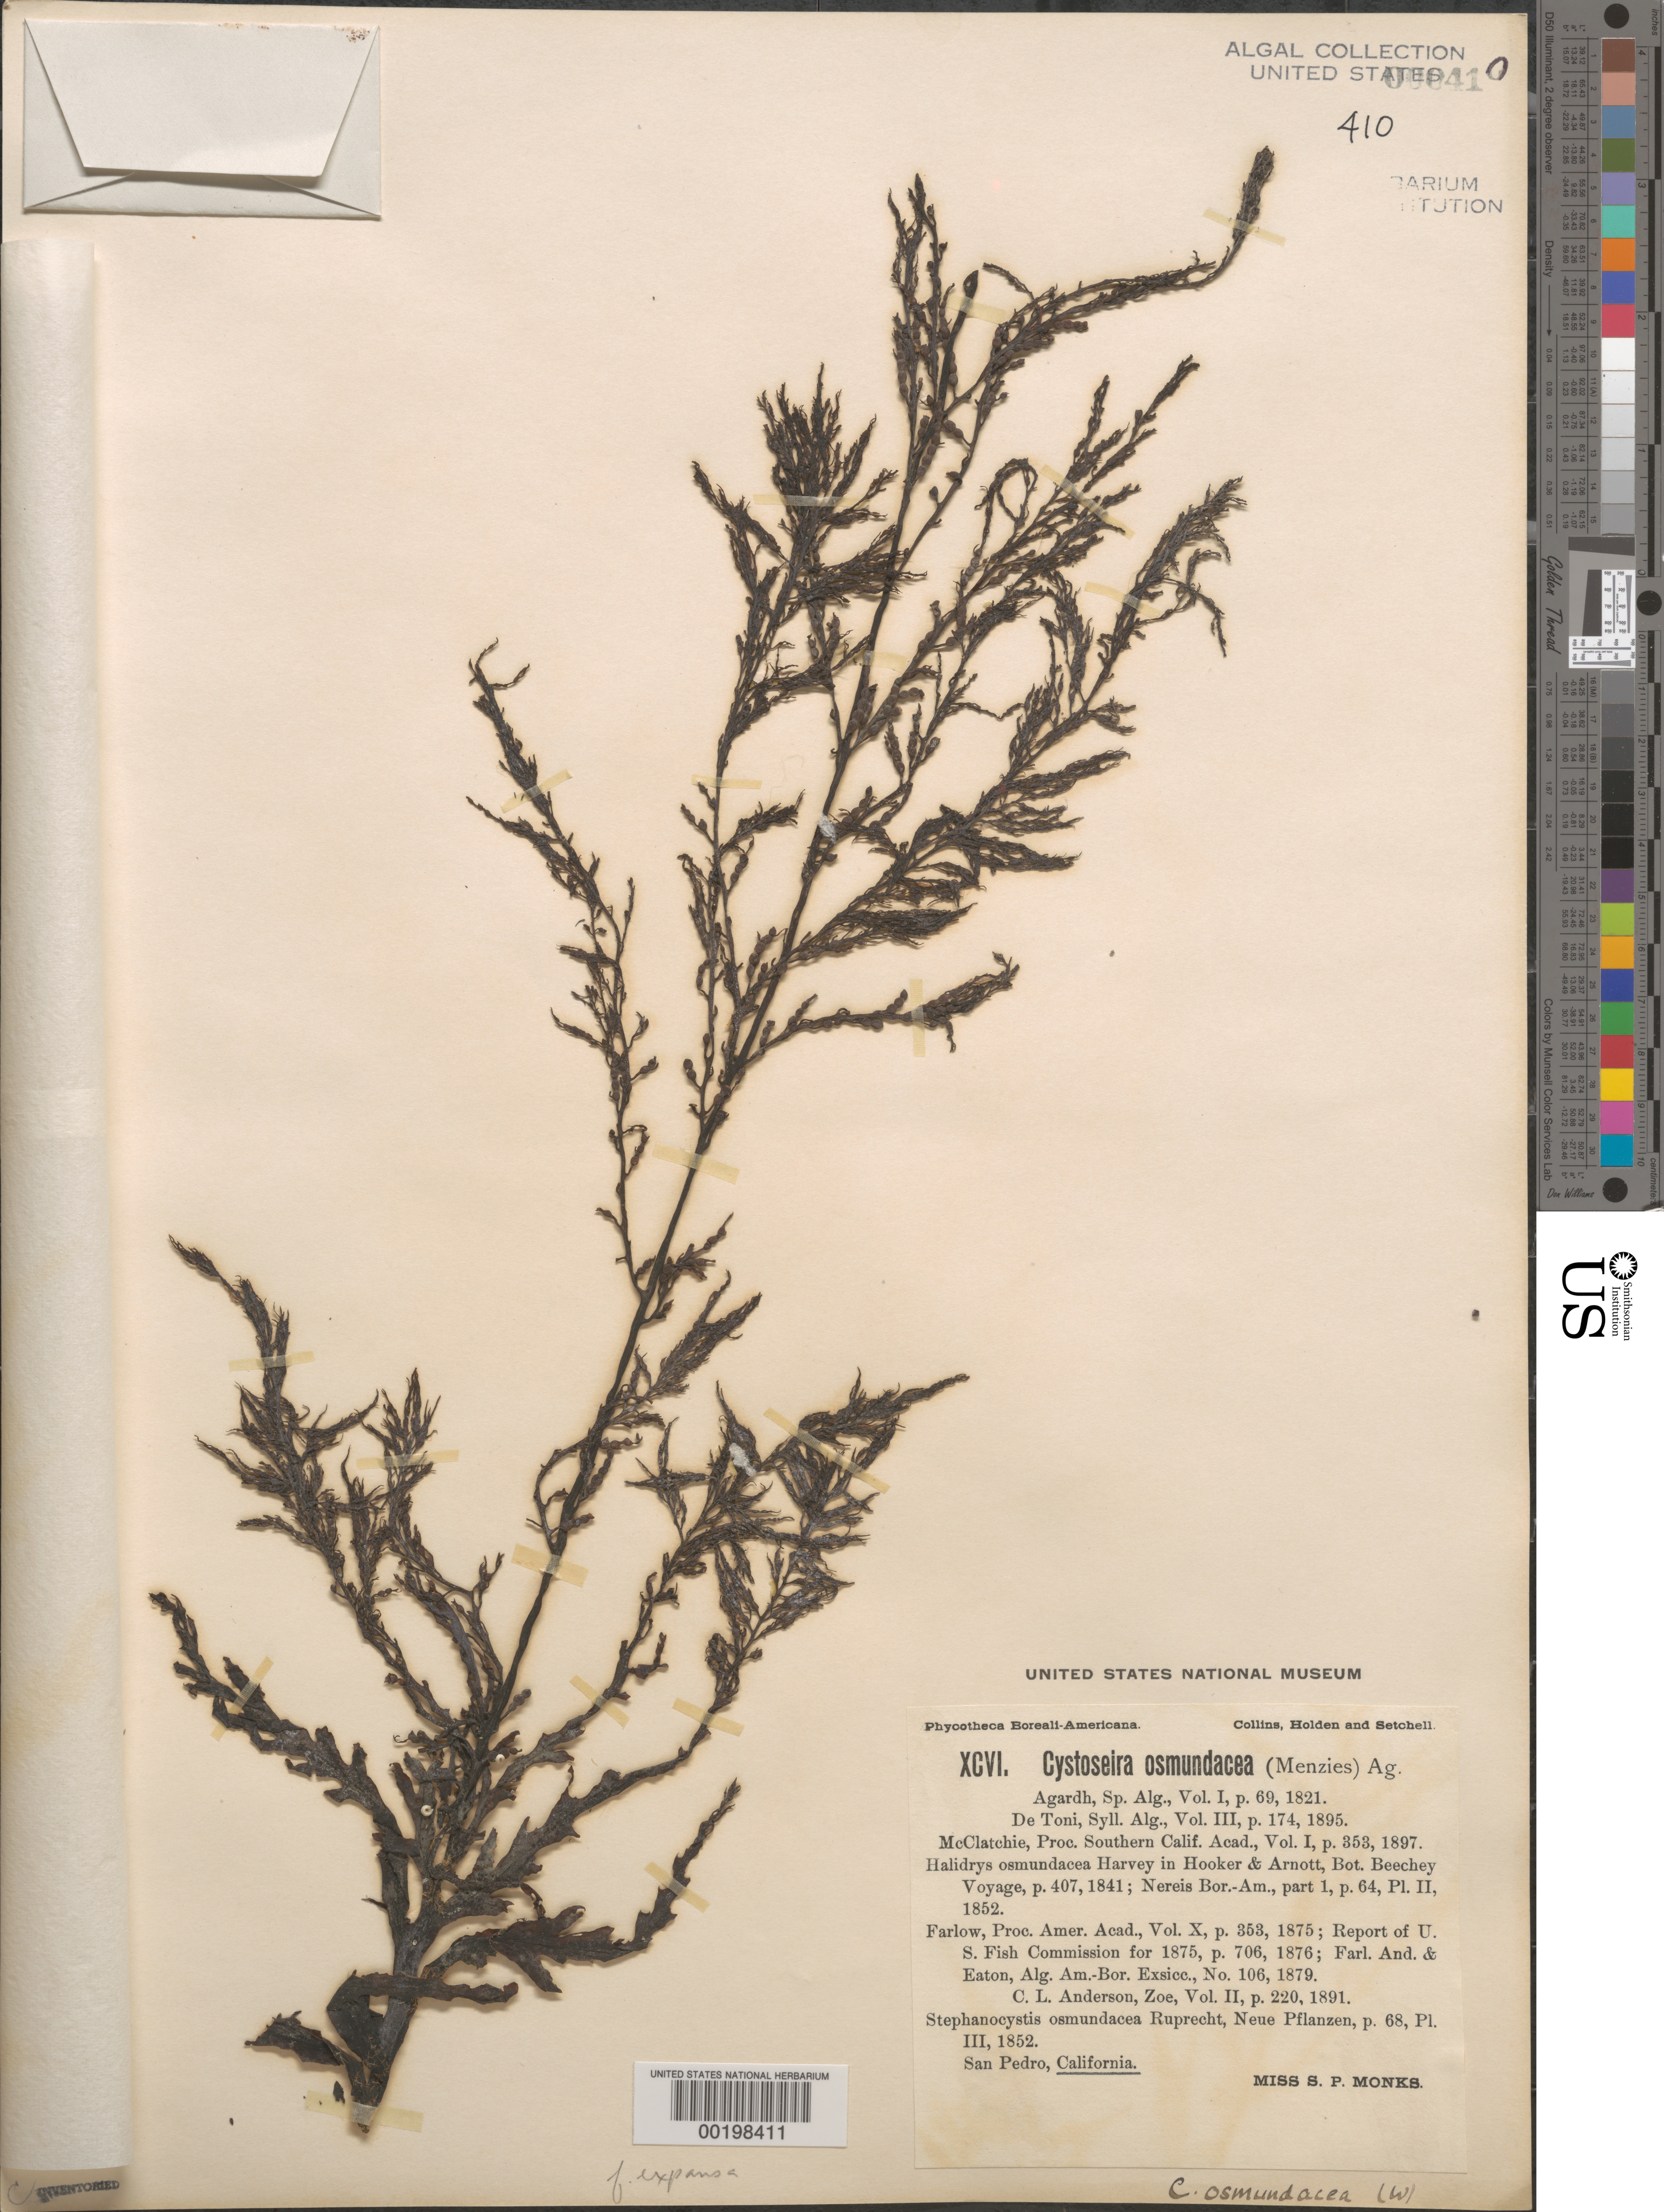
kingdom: Chromista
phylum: Ochrophyta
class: Phaeophyceae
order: Fucales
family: Sargassaceae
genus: Cystoseira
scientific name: Cystoseira osmundacea f. expansa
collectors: S. Monks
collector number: PB-A Xcvi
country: United States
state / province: California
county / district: Los Angeles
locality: San Pedro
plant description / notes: Collins, Holden & Setchell, Phycotheca Boreali-Americana, as Cystoseira osmundacea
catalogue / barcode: US 410